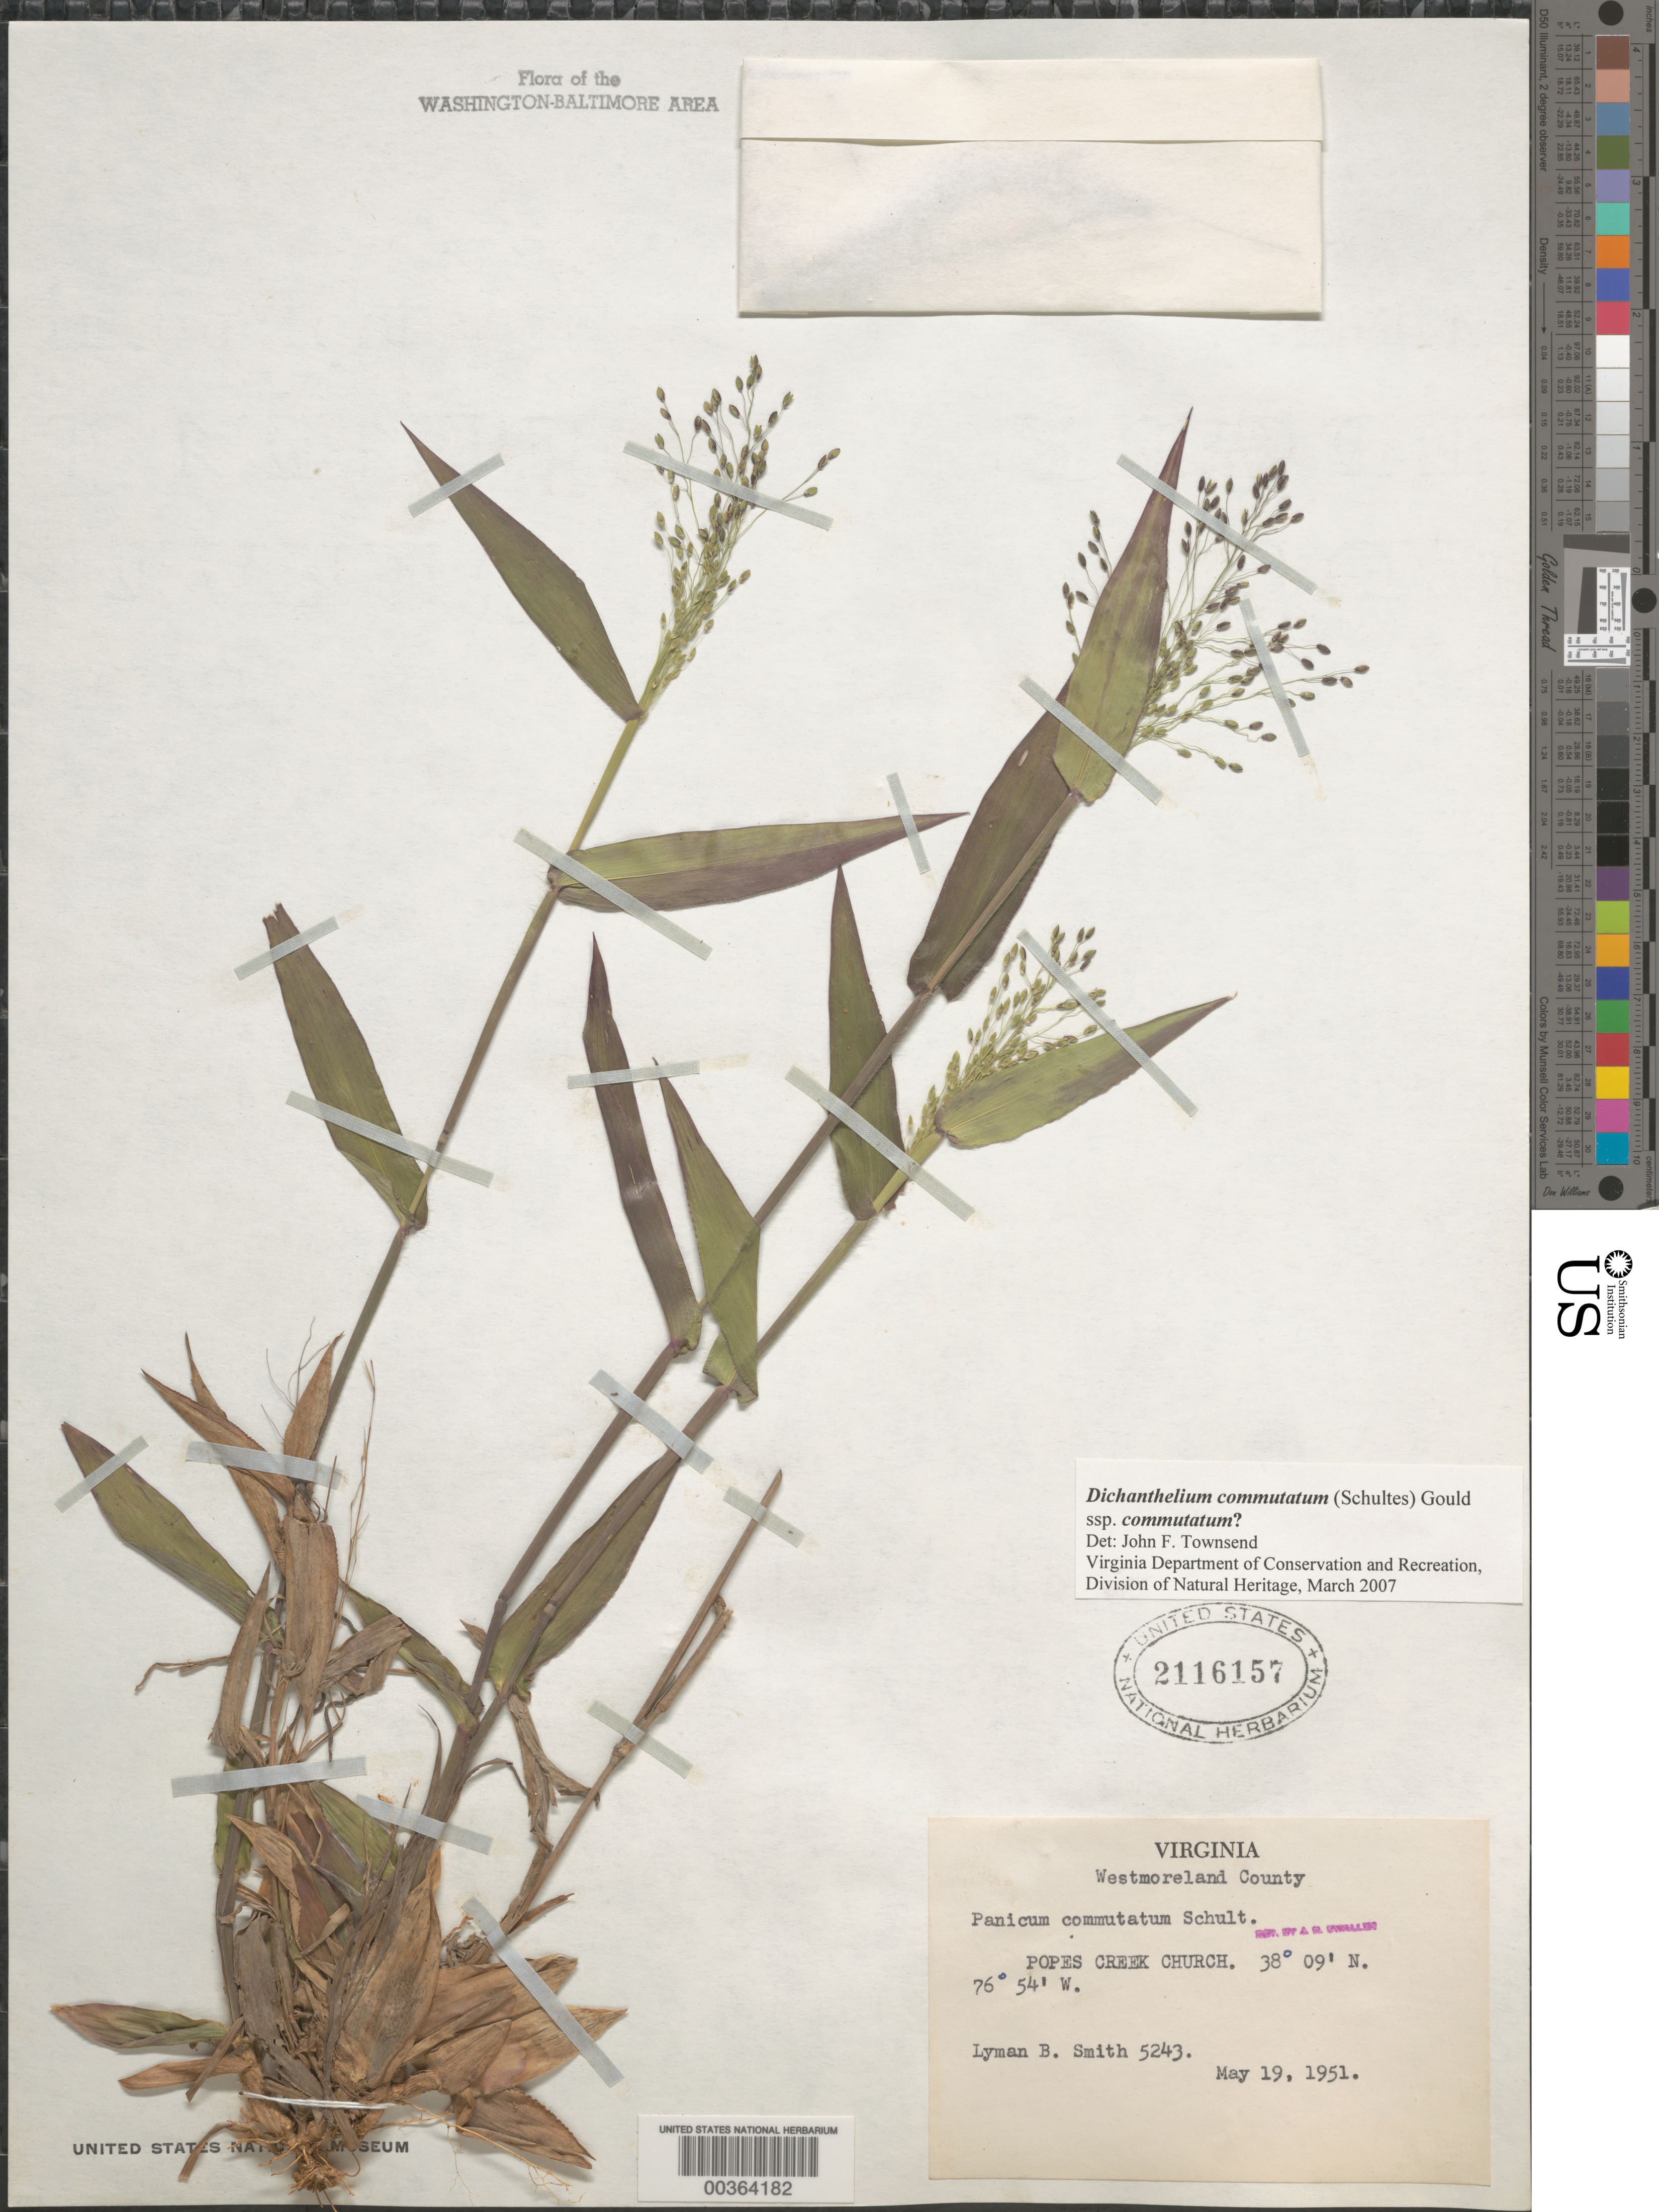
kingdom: Plantae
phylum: Tracheophyta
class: Liliopsida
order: Poales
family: Poaceae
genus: Dichanthelium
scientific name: Dichanthelium commutatum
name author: (Schult.) Gould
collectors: L. Smith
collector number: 5243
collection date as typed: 19 May 1951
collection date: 1951-05-19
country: United States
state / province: Virginia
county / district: Westmoreland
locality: Popes Creek Church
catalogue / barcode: US 2116157